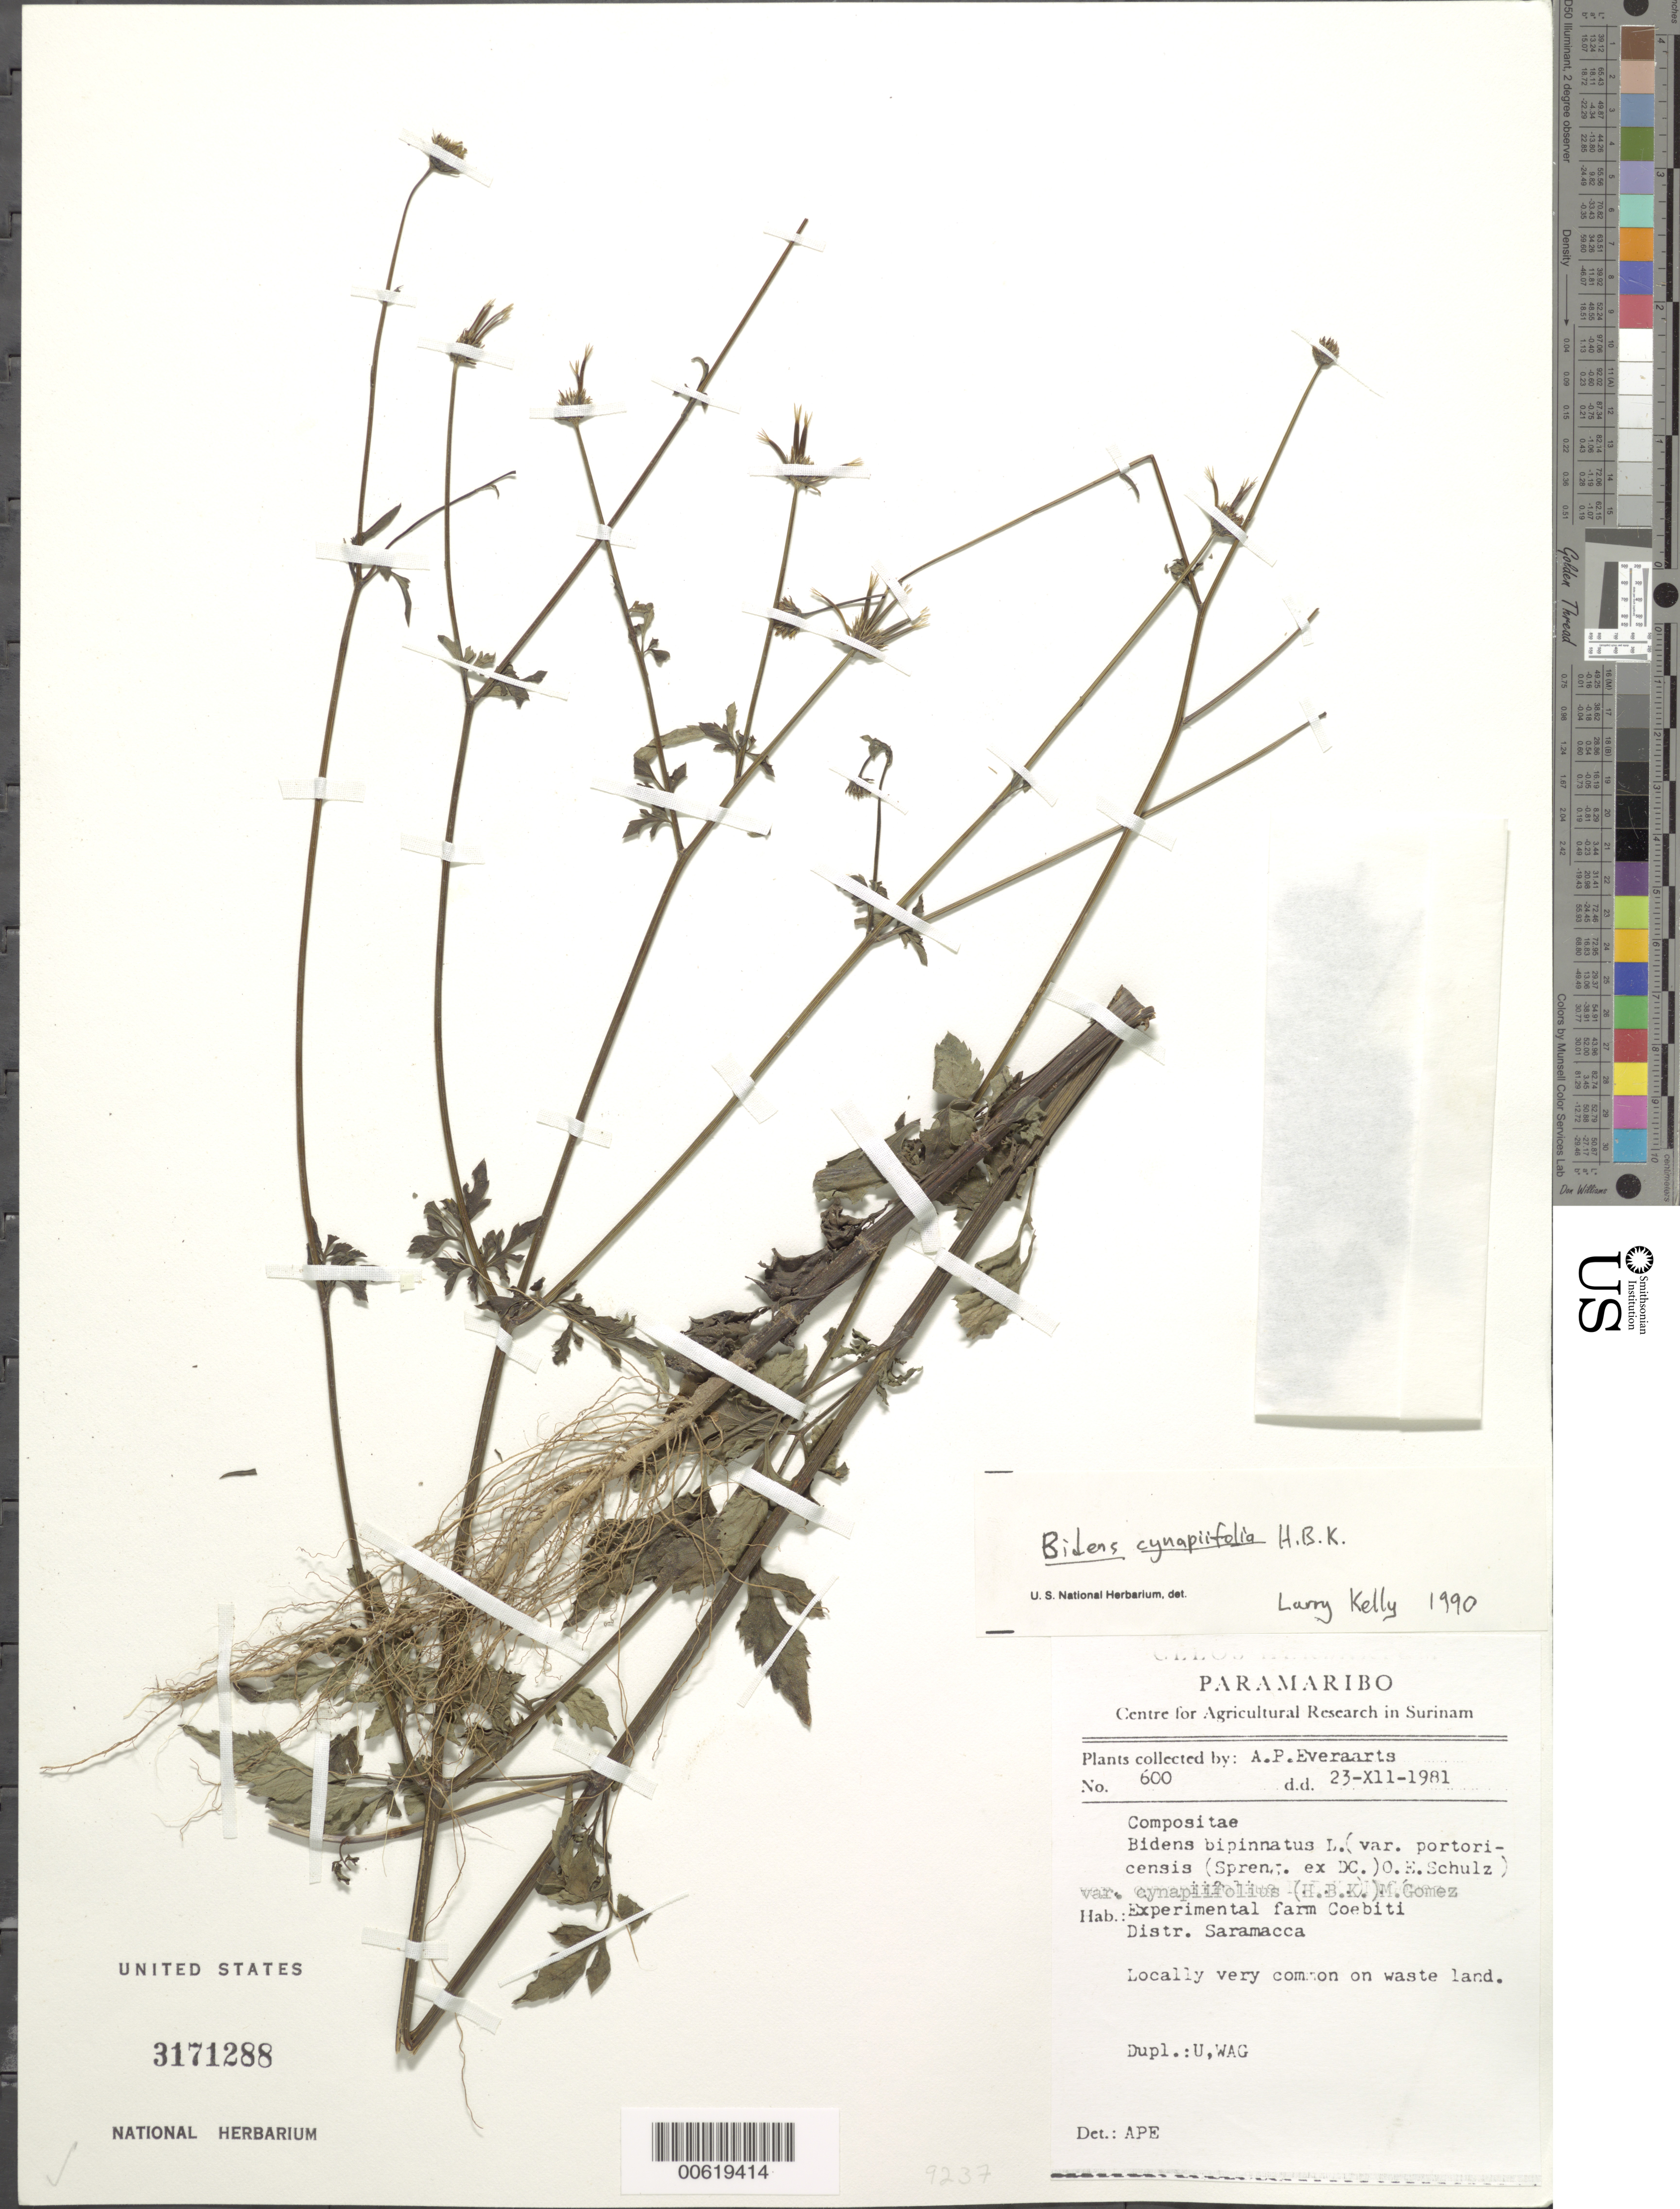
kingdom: Plantae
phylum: Tracheophyta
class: Magnoliopsida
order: Asterales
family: Asteraceae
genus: Bidens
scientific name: Bidens cynapiifolia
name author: Kunth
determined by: Kelly, L. M., (US), NMNH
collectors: A. Everaarts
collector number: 600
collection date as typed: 23-Dec-81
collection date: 1981-12-23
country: Suriname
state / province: Saramacca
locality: Coebiti Experimental Farm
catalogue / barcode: US 3171288